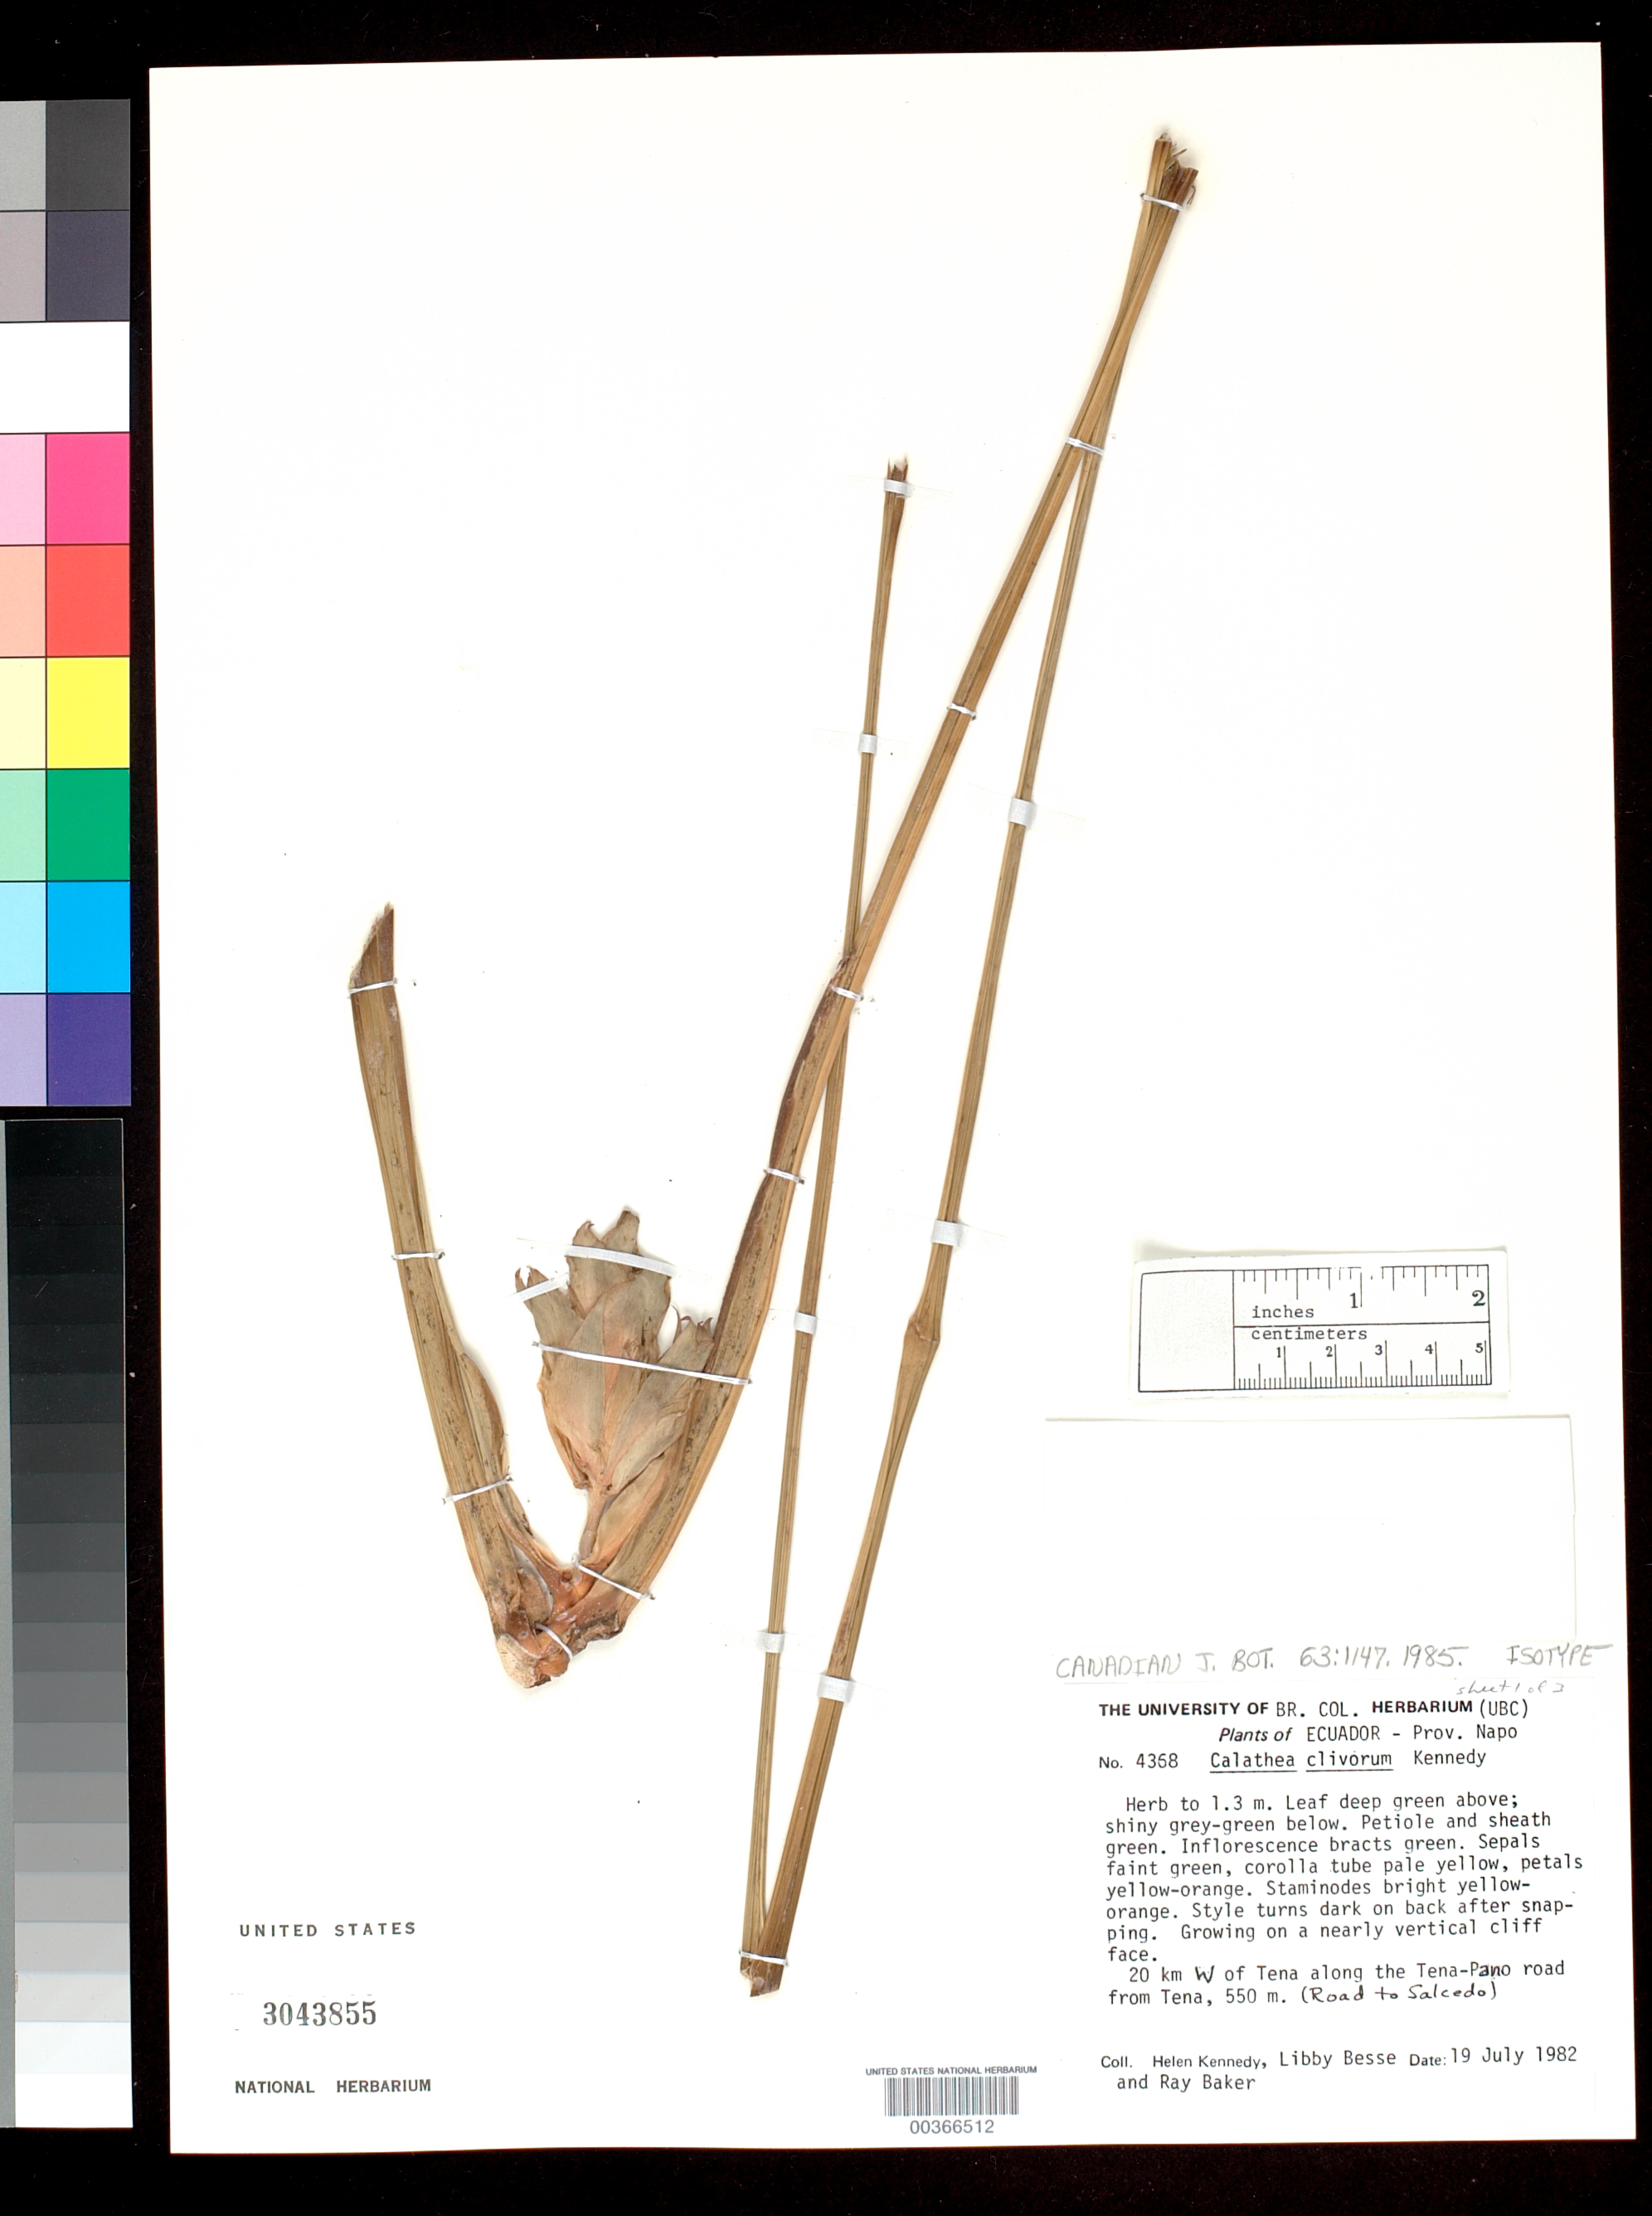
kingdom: Plantae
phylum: Tracheophyta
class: Liliopsida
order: Zingiberales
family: Marantaceae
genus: Calathea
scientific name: Calathea clivorum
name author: H. Kenn.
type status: Isotype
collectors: H. Kennedy, Libby Besse & R. T. Baker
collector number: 4368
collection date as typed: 19 Jul 1982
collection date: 1982-07-19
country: Ecuador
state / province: Napo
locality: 20 km W ofTena along Tena - Pano road from Tena, (road to Salcedo).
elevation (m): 550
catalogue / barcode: US 3043855